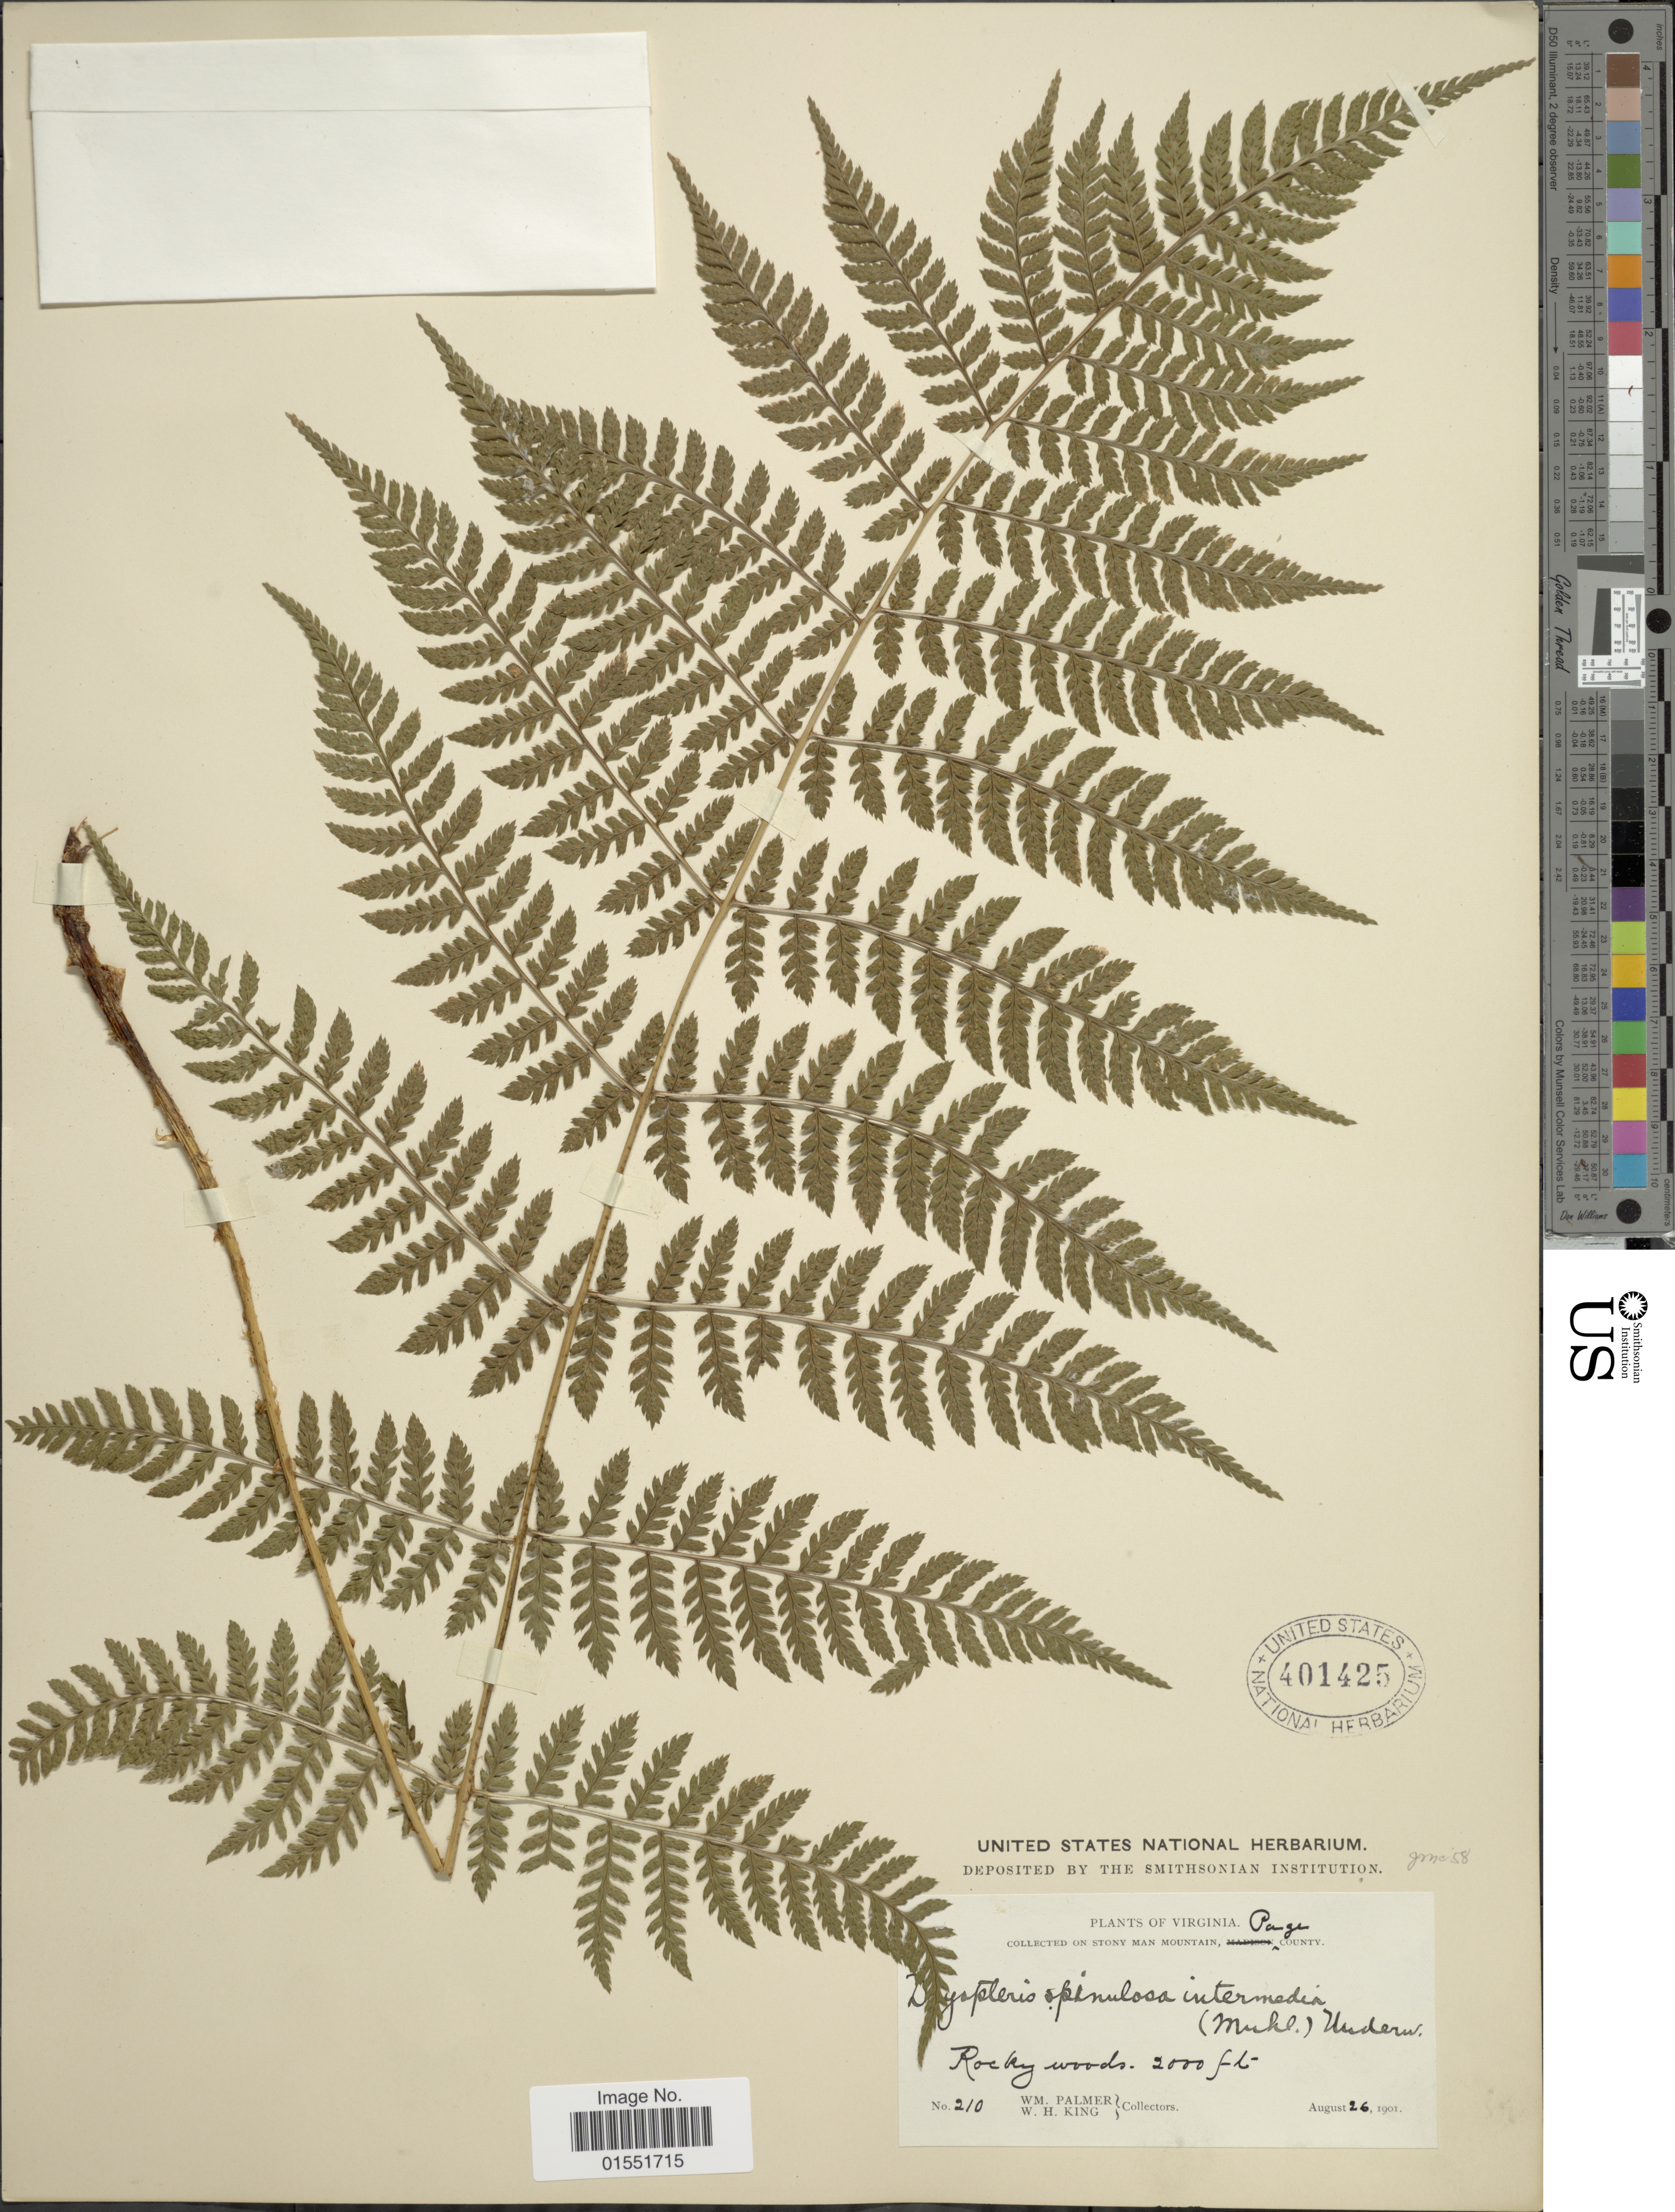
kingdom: Plantae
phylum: Tracheophyta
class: Polypodiopsida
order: Polypodiales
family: Dryopteridaceae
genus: Dryopteris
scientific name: Dryopteris intermedia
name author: (Muhl.) A. Gray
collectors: W. Palmer & W. H. King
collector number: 210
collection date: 1901-08-26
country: United States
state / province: Virginia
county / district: Page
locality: Stony Man Mountain, Page County. Rocky woods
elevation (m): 610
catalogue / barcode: US 401425